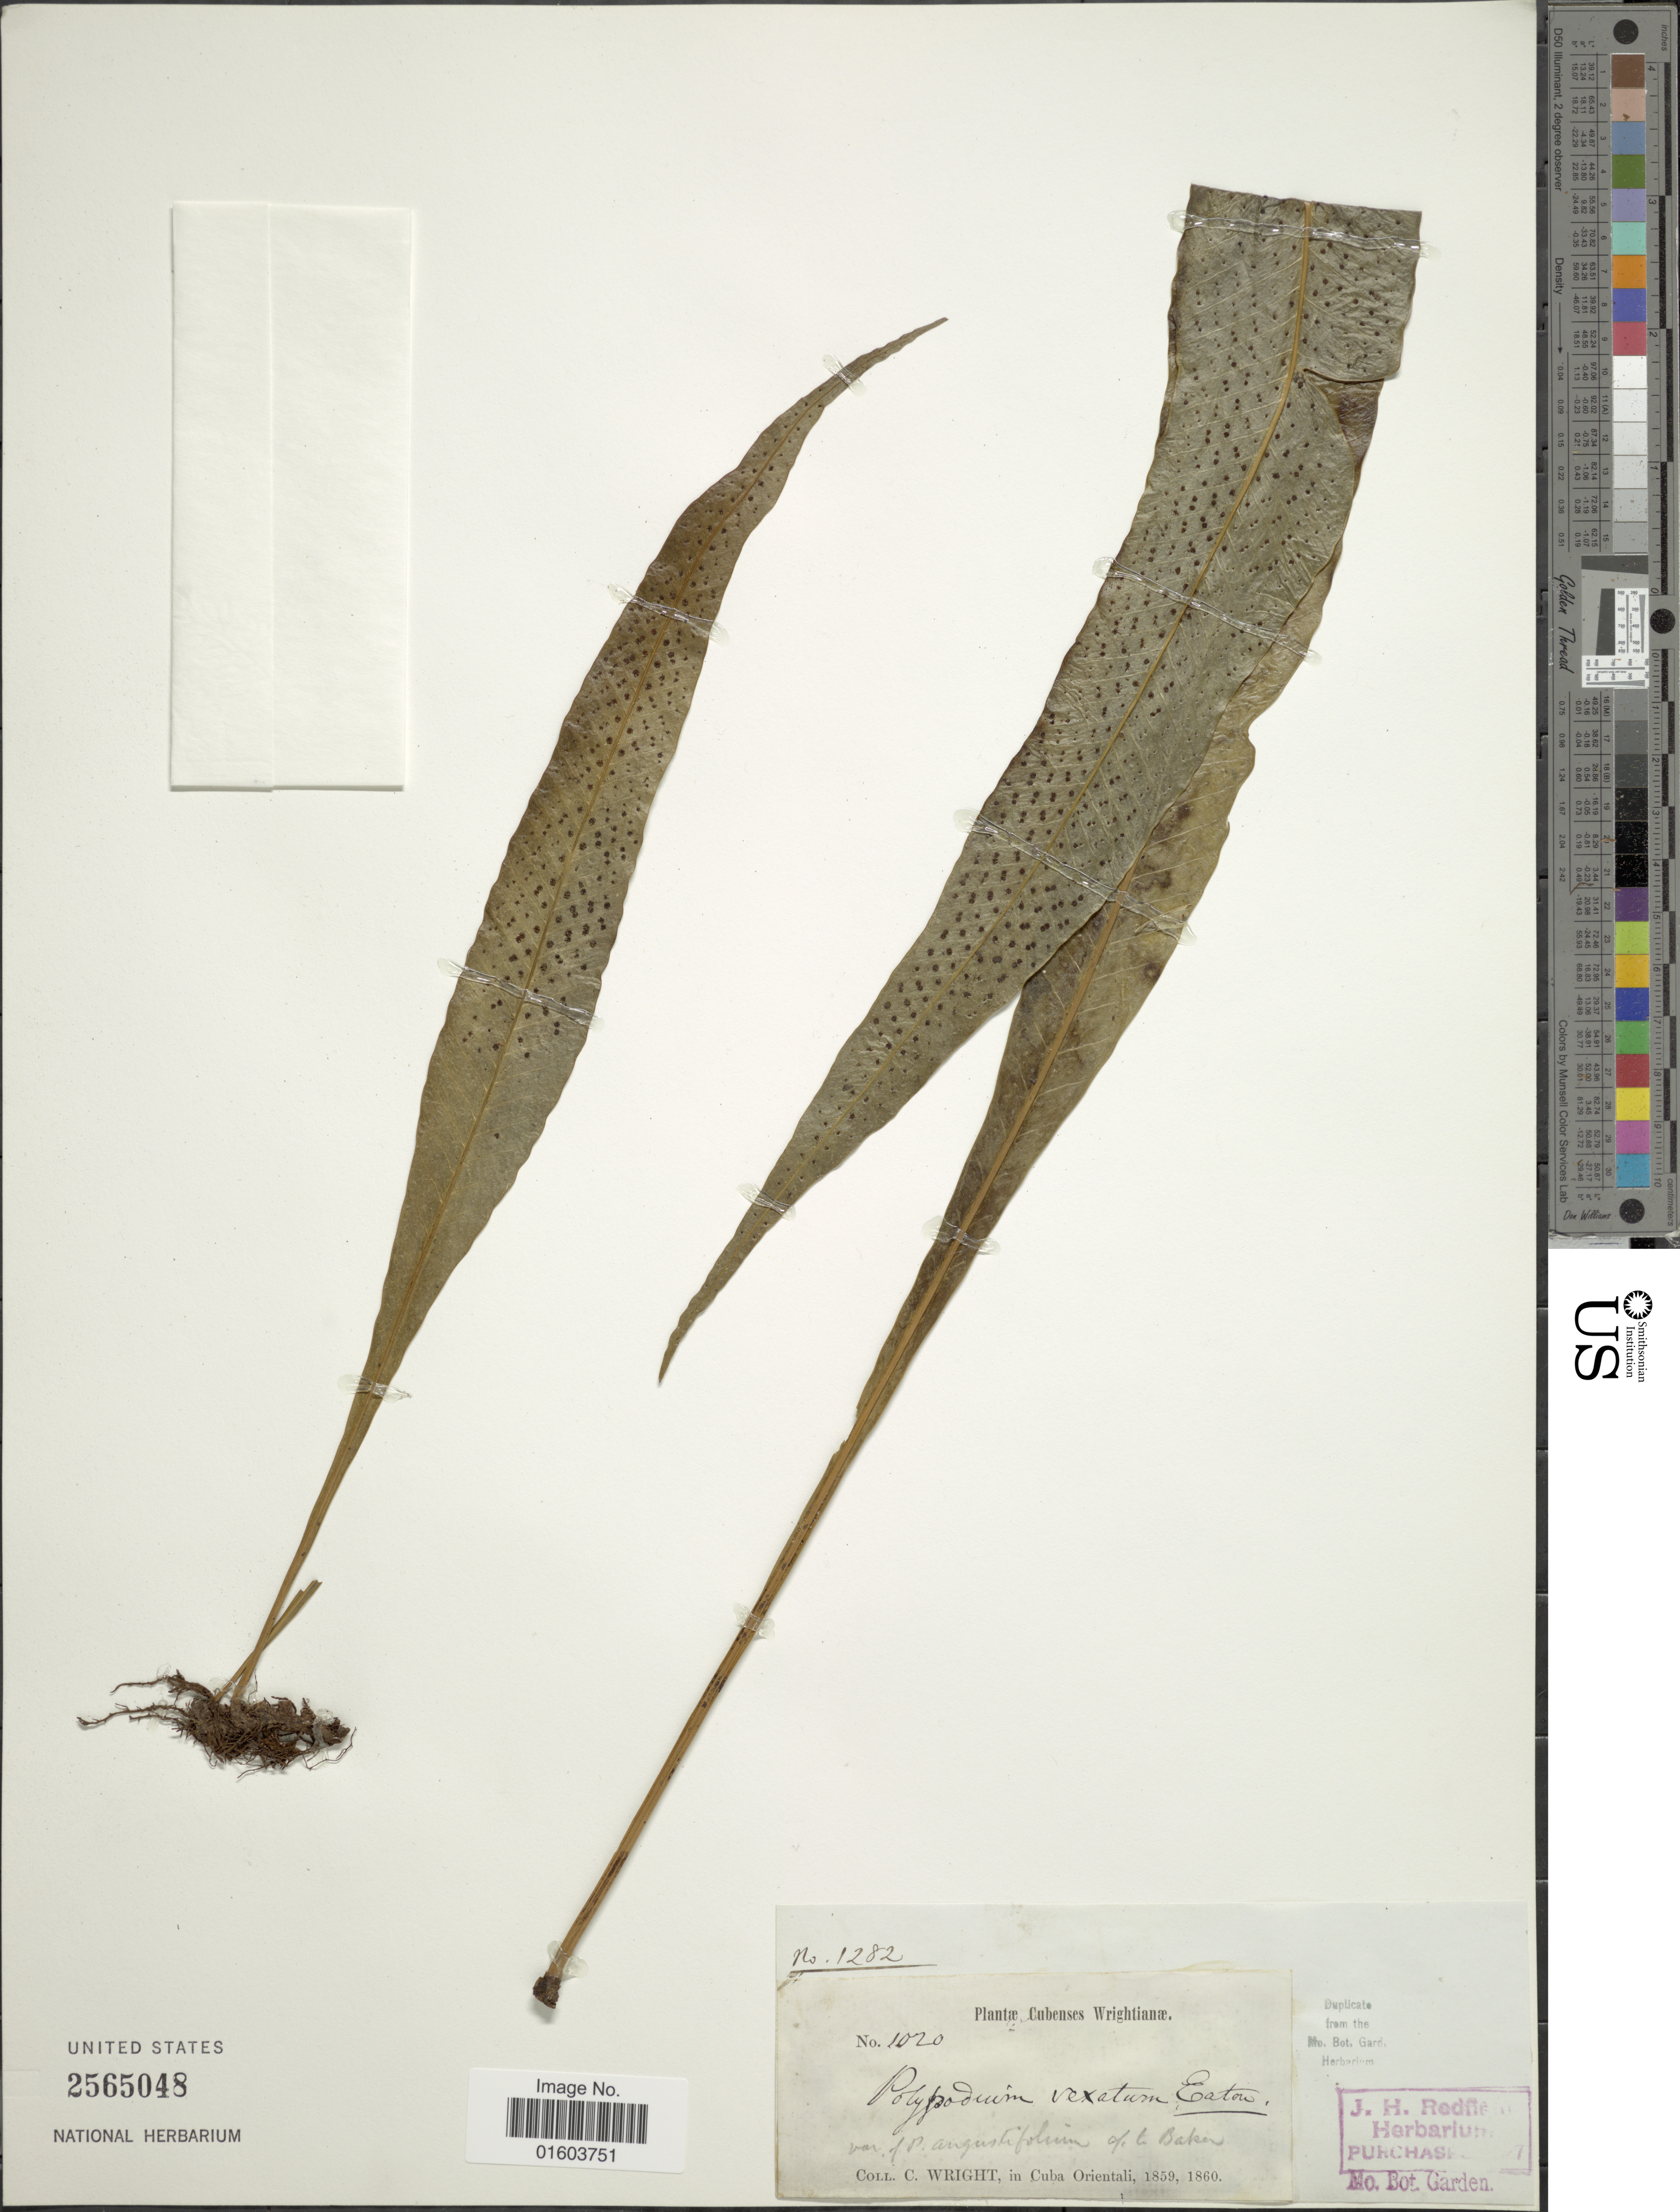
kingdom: Plantae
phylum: Tracheophyta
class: Polypodiopsida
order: Polypodiales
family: Polypodiaceae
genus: Campyloneurum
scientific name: Campyloneurum vexatum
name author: Ching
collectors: C. Wright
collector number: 1282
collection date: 1859/1860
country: Cuba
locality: Cubenses, in Cuba Orientali.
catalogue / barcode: US 2565048